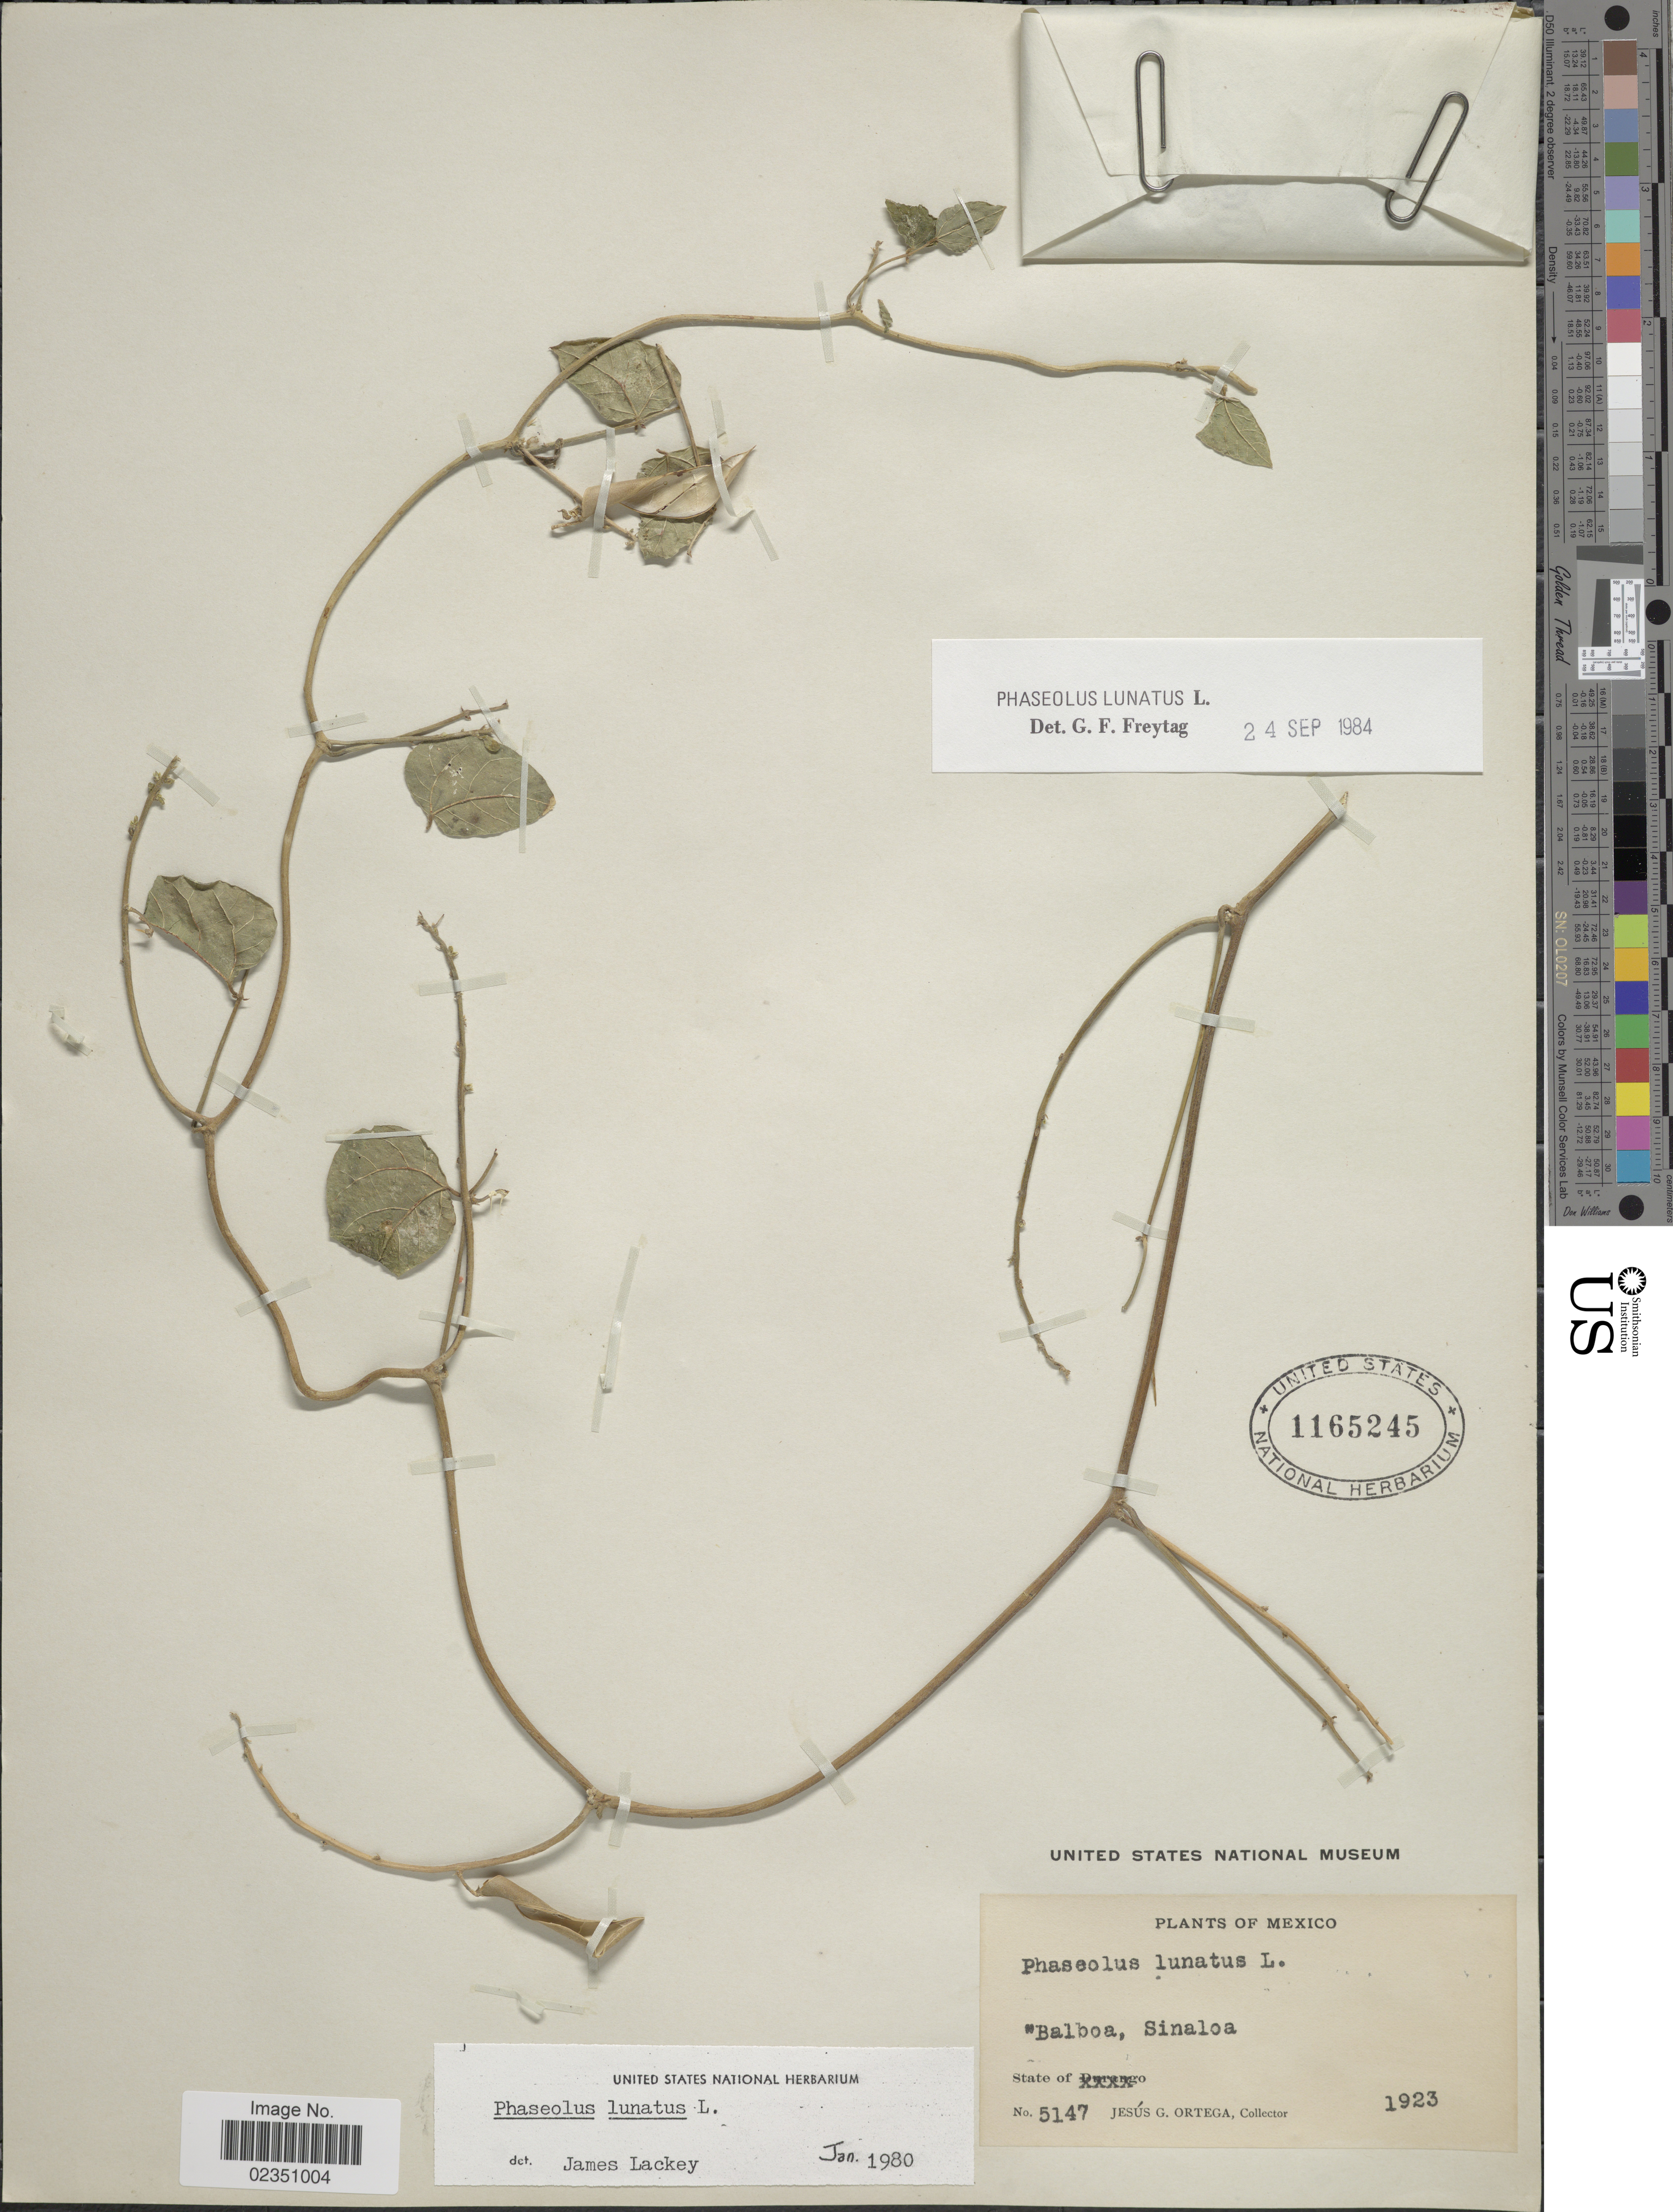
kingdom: Plantae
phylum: Tracheophyta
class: Magnoliopsida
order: Fabales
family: Fabaceae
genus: Phaseolus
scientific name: Phaseolus lunatus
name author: L.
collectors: J. Ortega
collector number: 5147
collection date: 1923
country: Mexico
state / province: Sinaloa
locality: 'Balboa, State of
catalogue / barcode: US 1165245